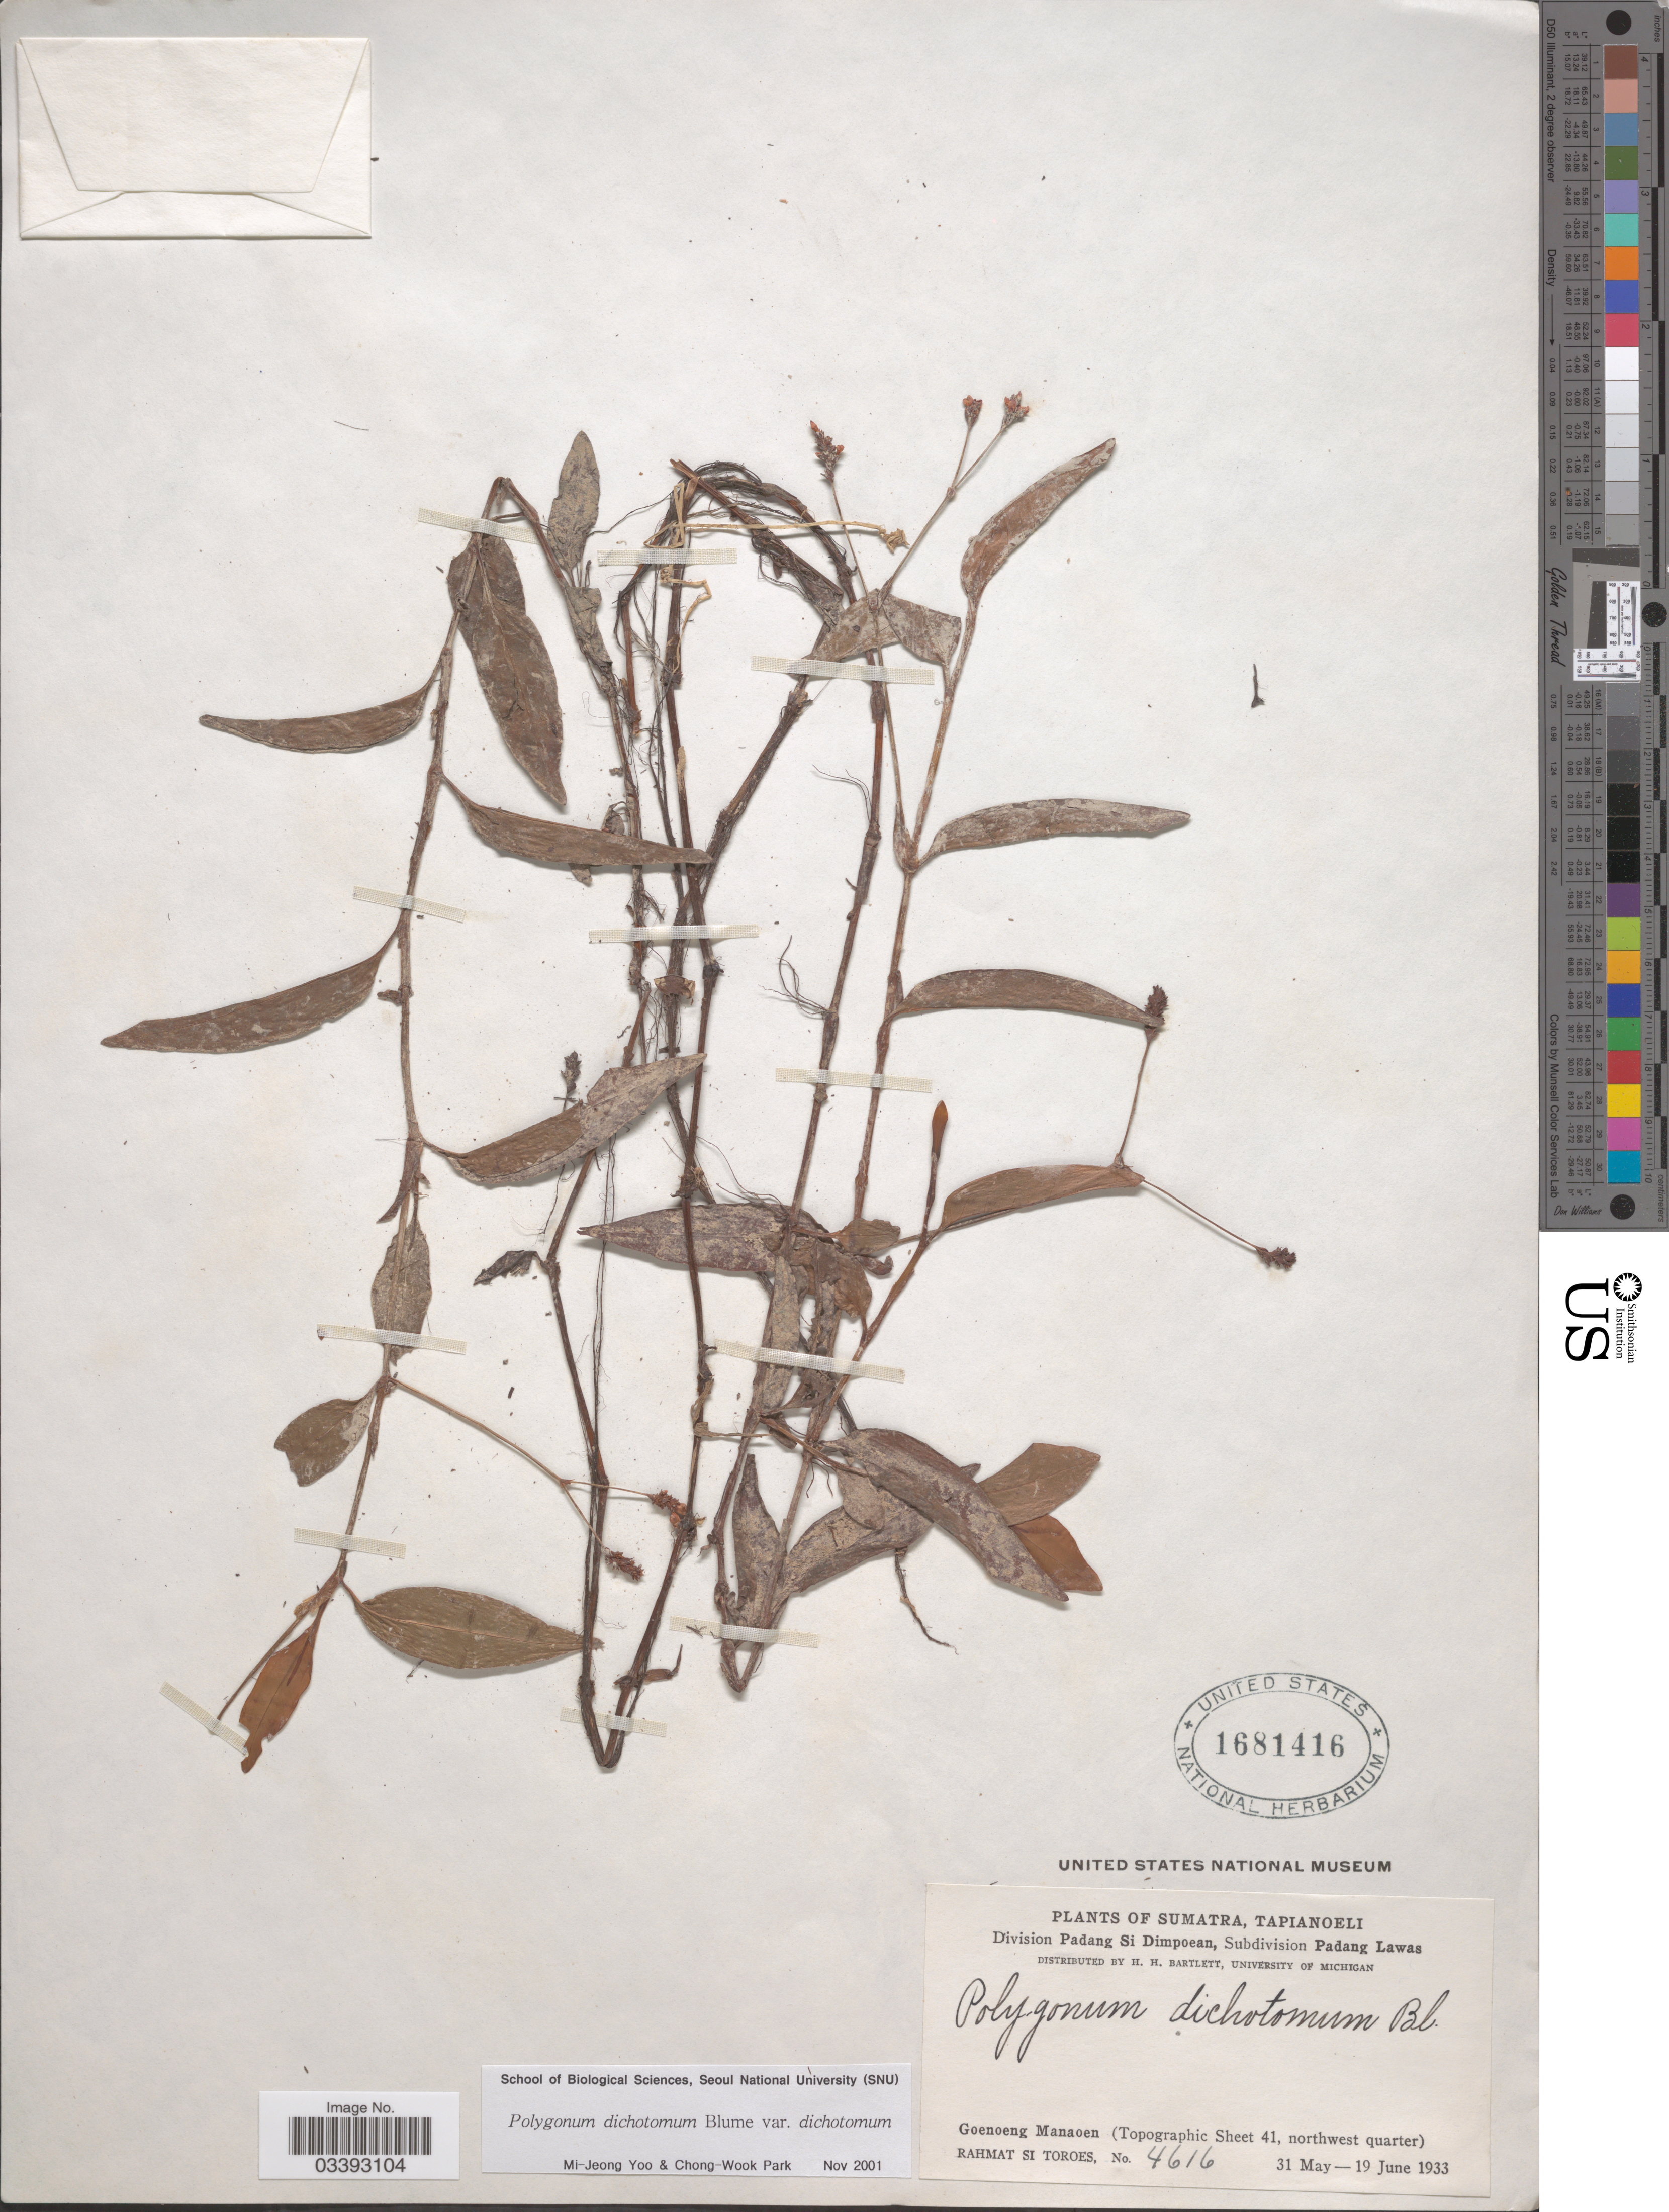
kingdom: Plantae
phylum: Tracheophyta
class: Magnoliopsida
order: Caryophyllales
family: Polygonaceae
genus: Persicaria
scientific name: Persicaria dichotoma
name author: (Blume) Masam.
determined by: Wagner, W. L., (BOT), Smithsonian Institution - National Museum of Natural History (UNITED STATES)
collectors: Rahmat Si Boeea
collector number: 4616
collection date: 1933-05-31/1933-06-19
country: Indonesia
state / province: Sumatra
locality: Tapianoeli. Division Padan Si Dimpoean, Subdivision Padang Lawas. Goenoeng Manaoen (Topographic Sheet 41, northwest quarter).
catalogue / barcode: US 1681416